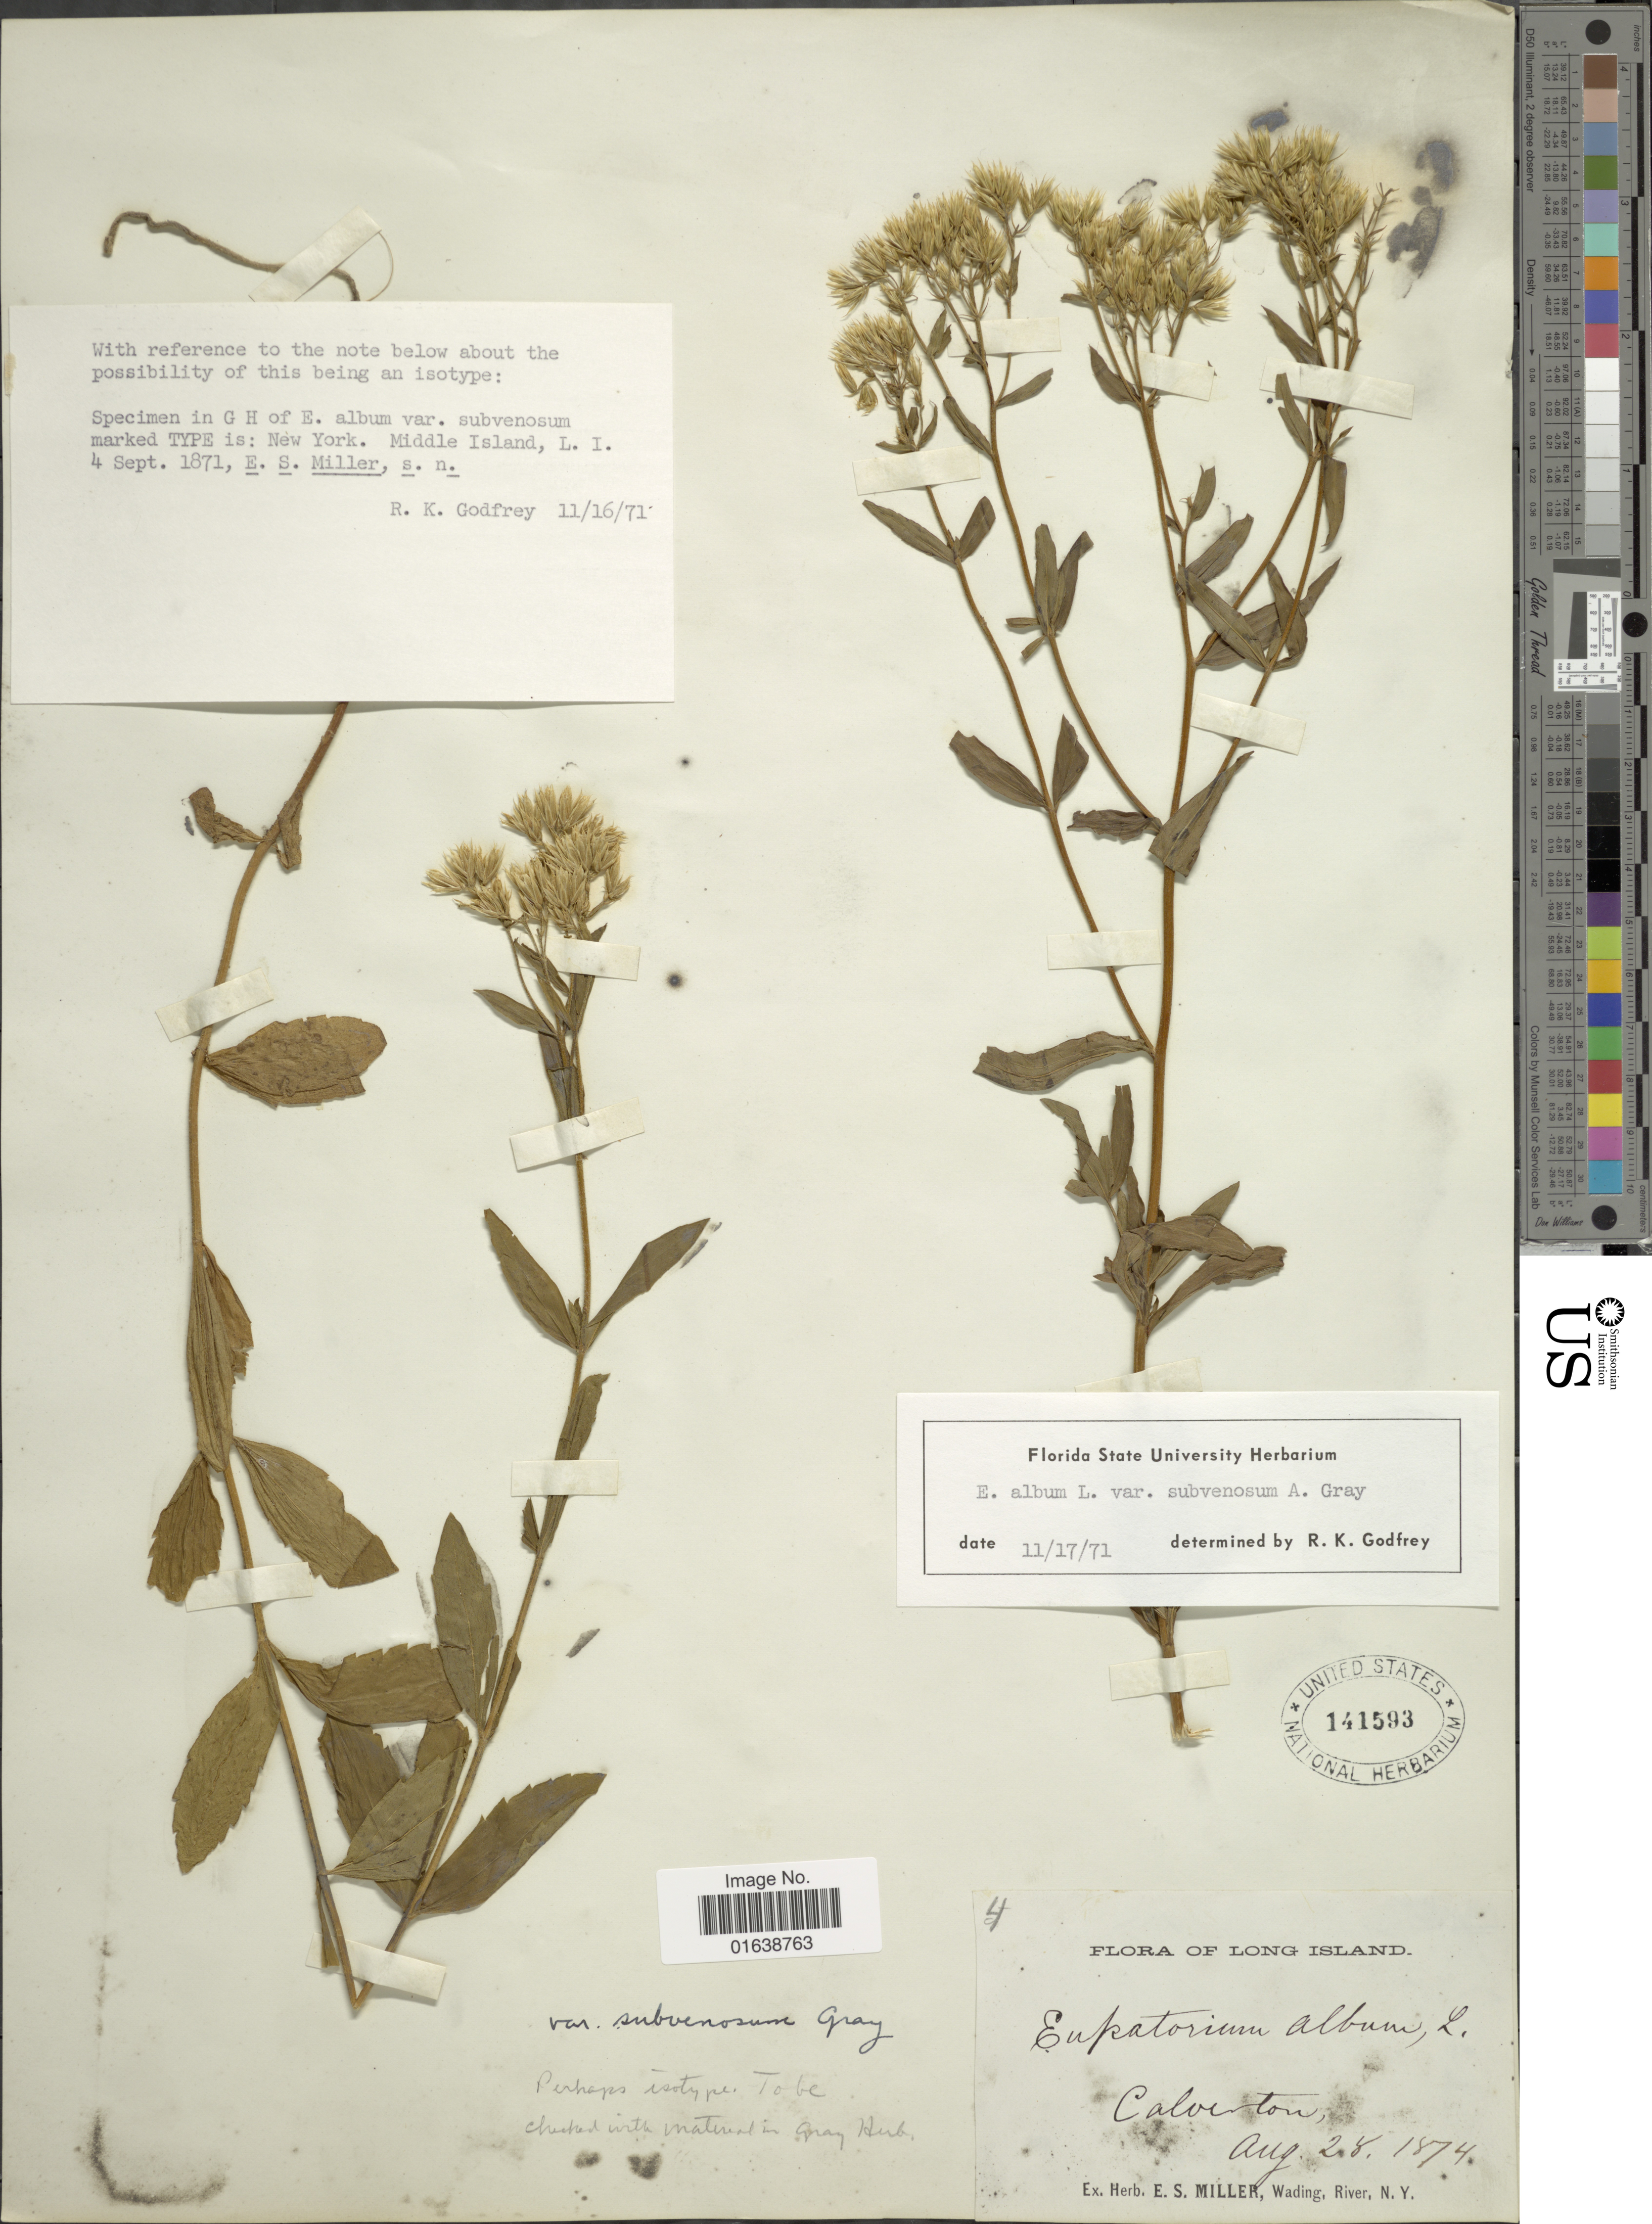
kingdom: Plantae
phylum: Tracheophyta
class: Magnoliopsida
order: Asterales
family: Asteraceae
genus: Eupatorium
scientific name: Eupatorium album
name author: L.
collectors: E. S. Miller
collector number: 4?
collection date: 1874-08-28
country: United States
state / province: New York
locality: Long Island Caloerton, Wading, River.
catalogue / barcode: US 141593